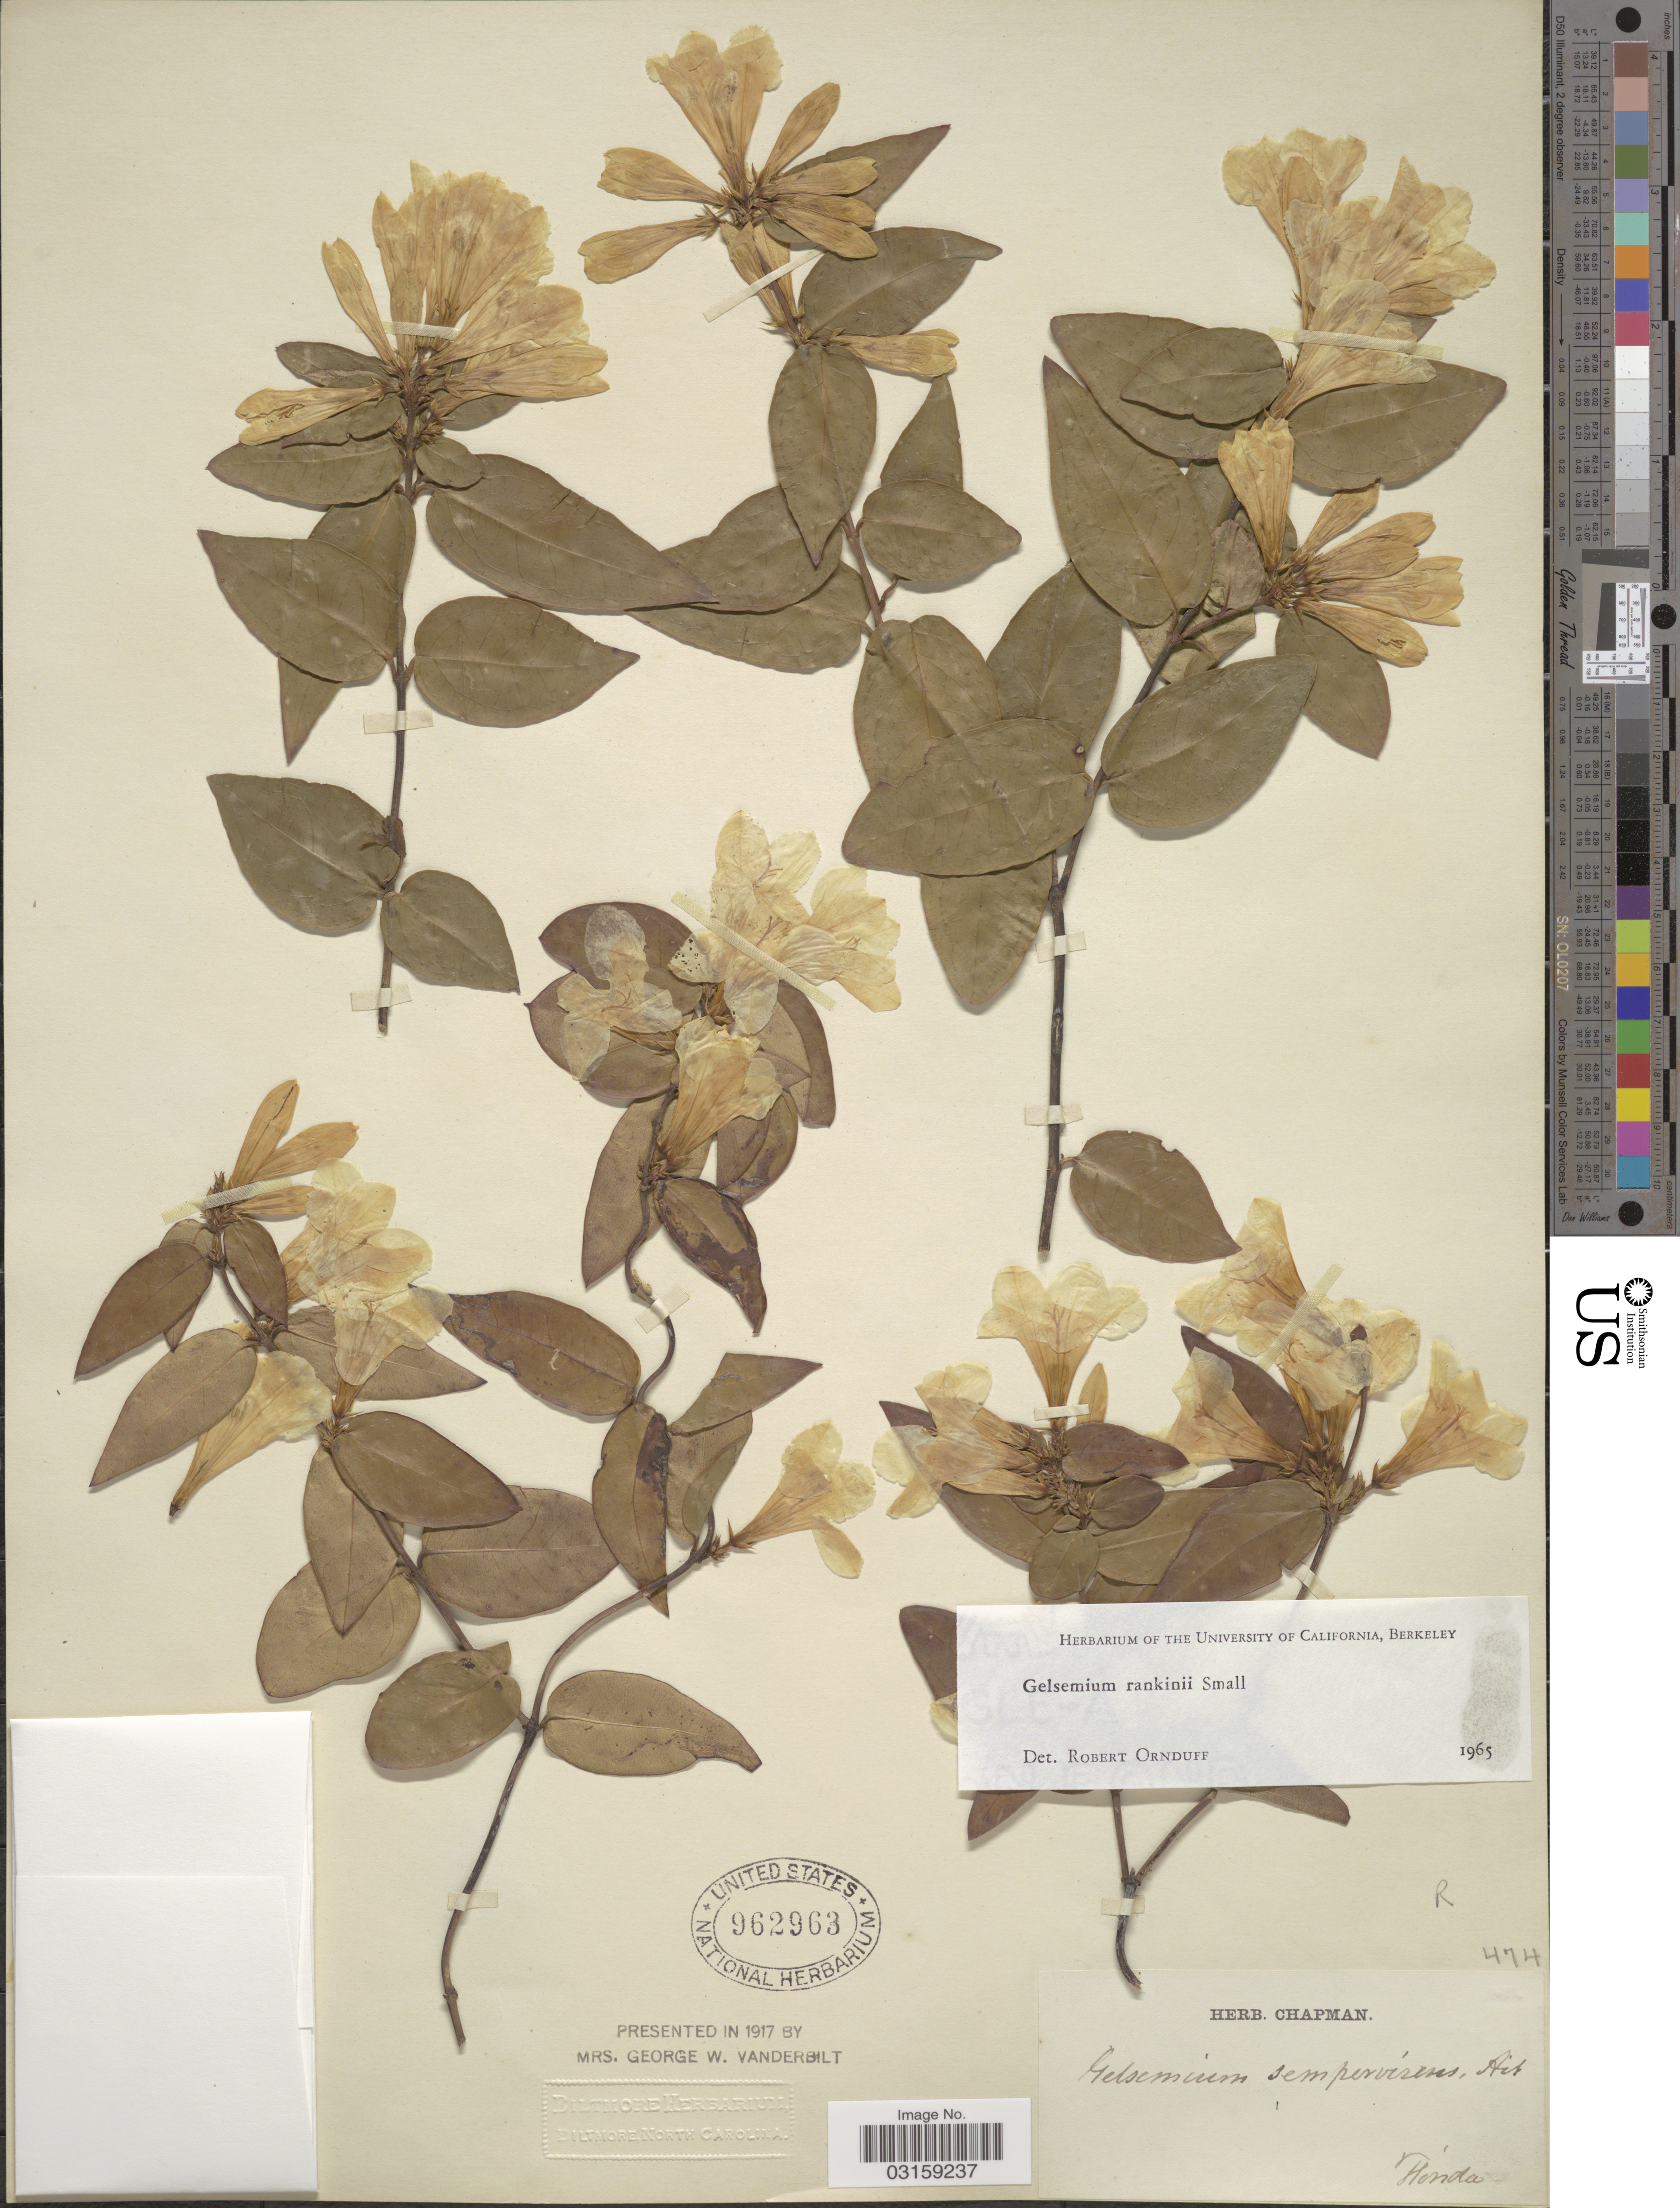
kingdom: Plantae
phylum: Tracheophyta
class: Magnoliopsida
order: Gentianales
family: Gelsemiaceae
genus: Gelsemium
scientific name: Gelsemium rankinii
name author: Small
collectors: ex herb. Chapman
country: United States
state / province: Florida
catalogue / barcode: US 962963